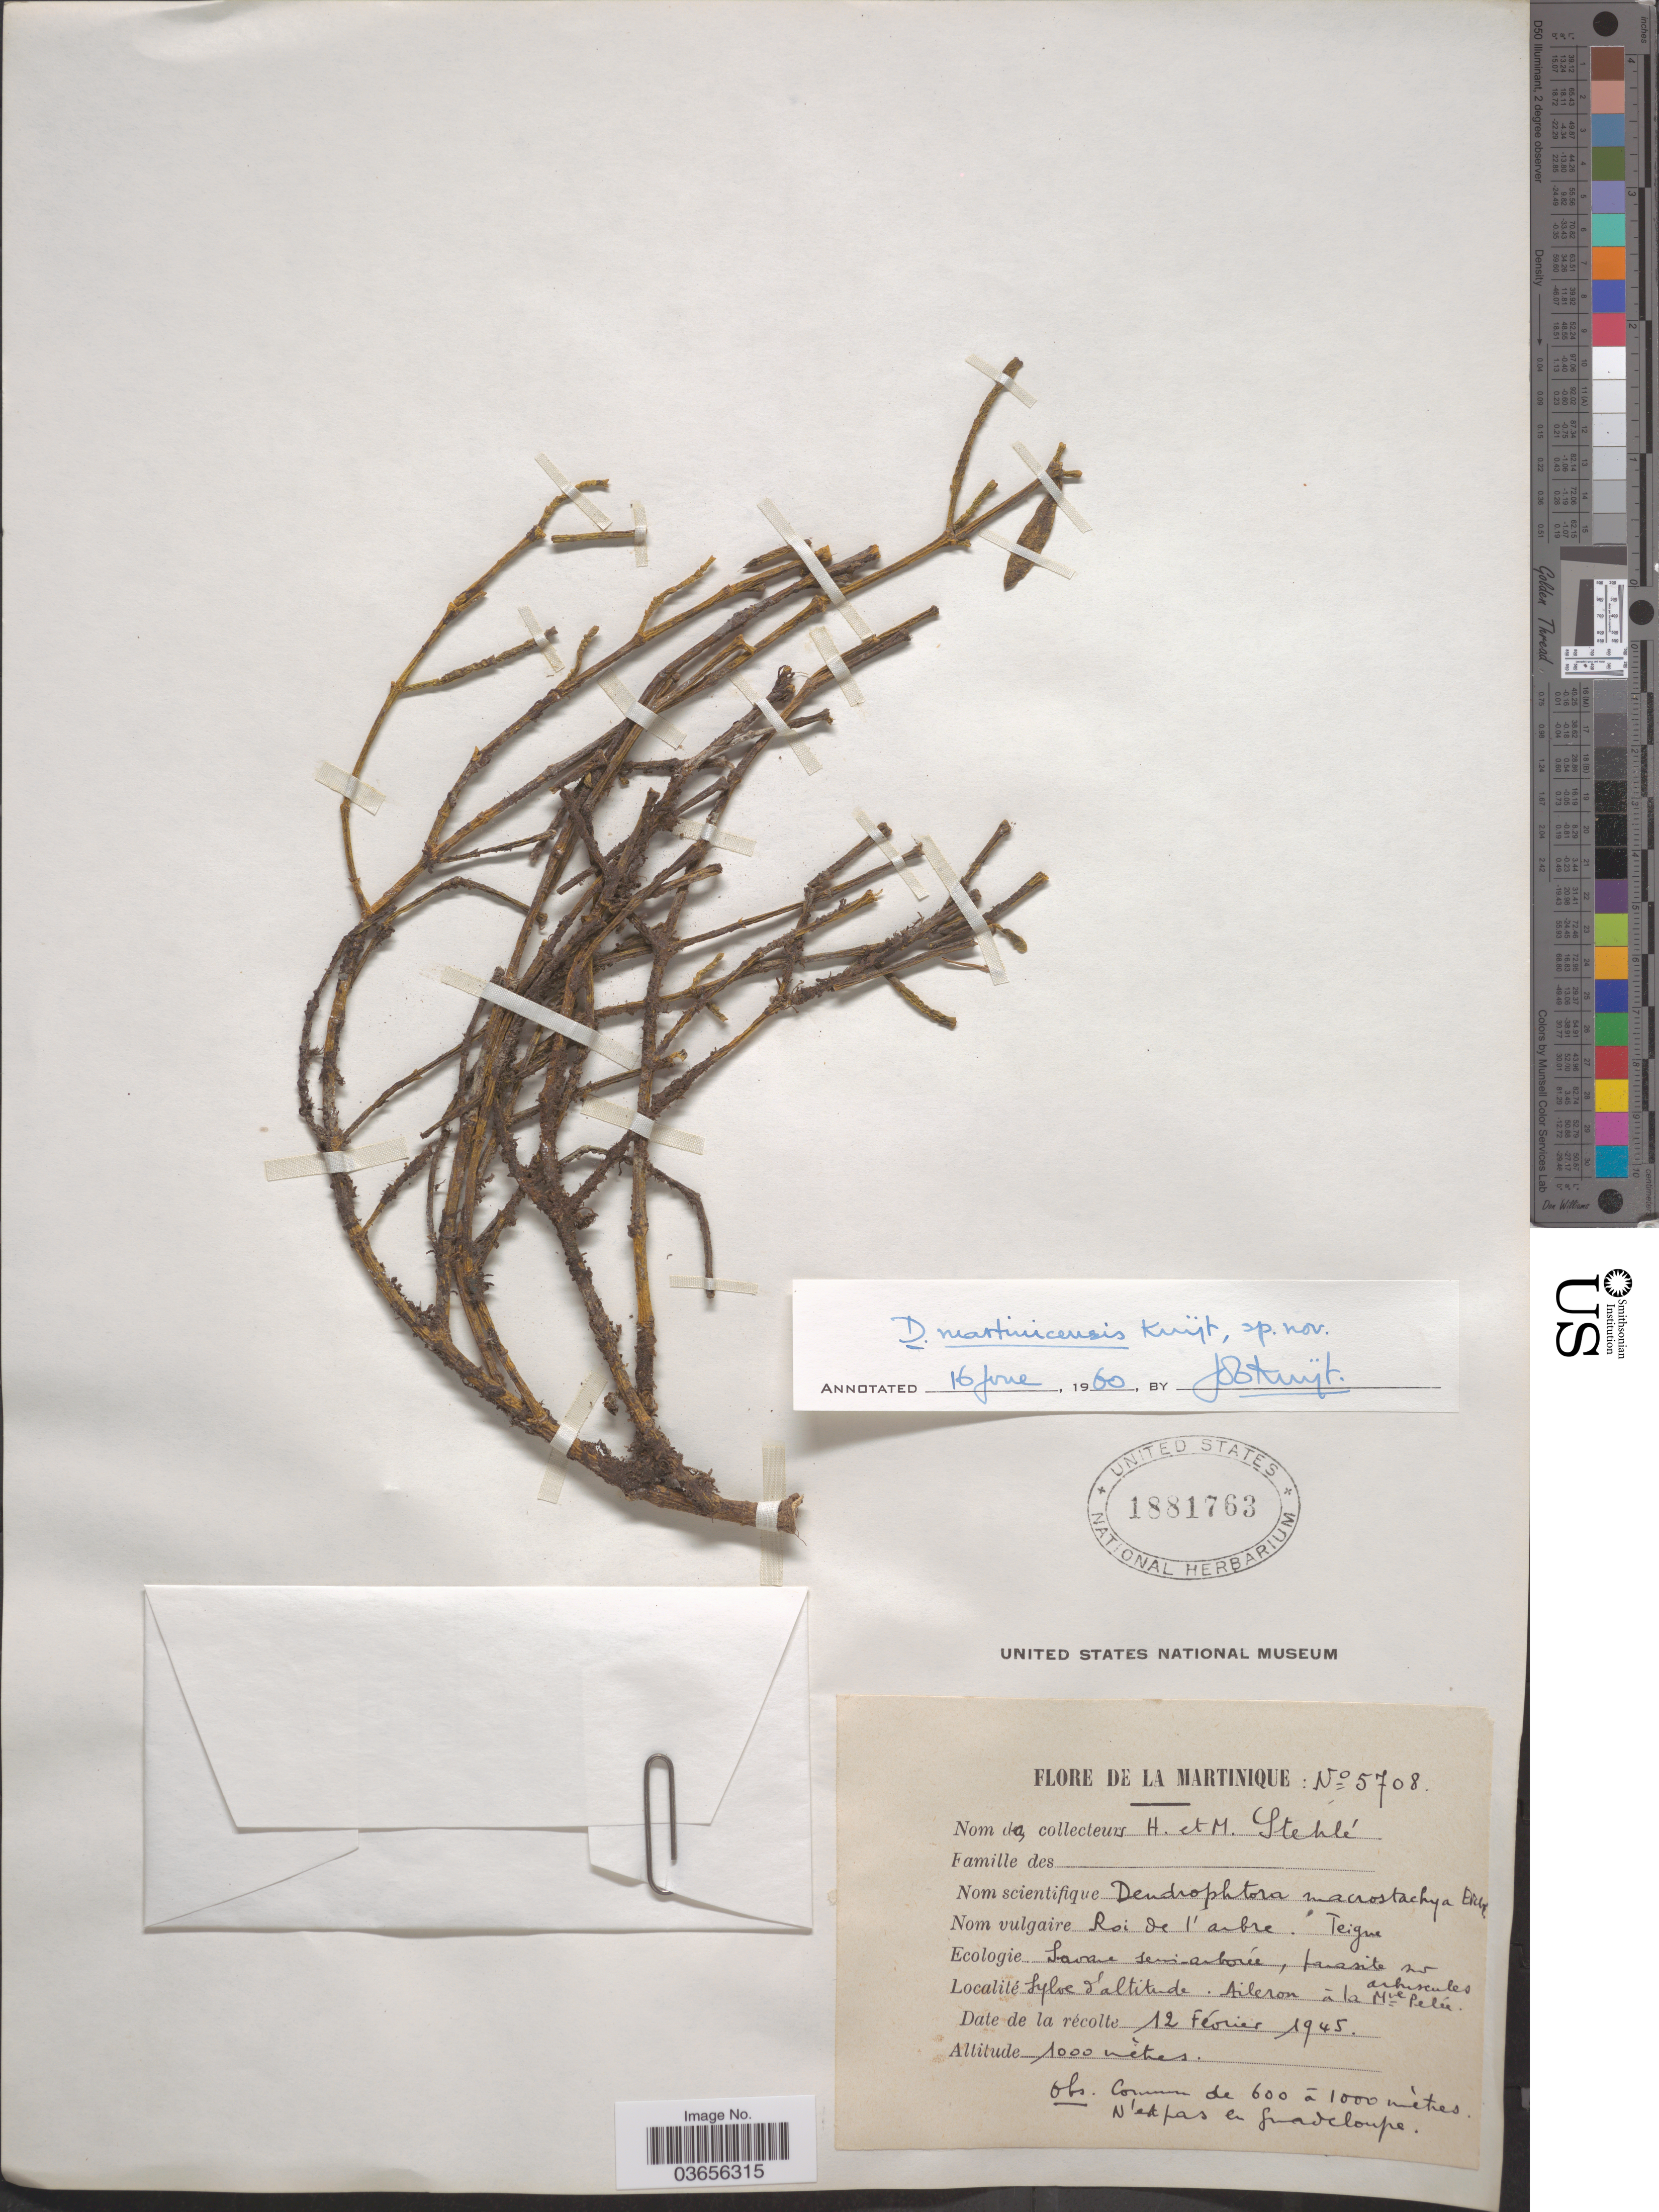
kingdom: Plantae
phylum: Tracheophyta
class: Magnoliopsida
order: Santalales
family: Viscaceae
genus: Dendrophthora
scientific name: Dendrophthora martinicensis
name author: Kuijt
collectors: H. Stehlé & M. Stehlé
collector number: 5708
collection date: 1945-02-12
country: Martinique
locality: Sylve d'altitude. Aileron á la Mne Pelee.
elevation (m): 1000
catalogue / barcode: US 1881763